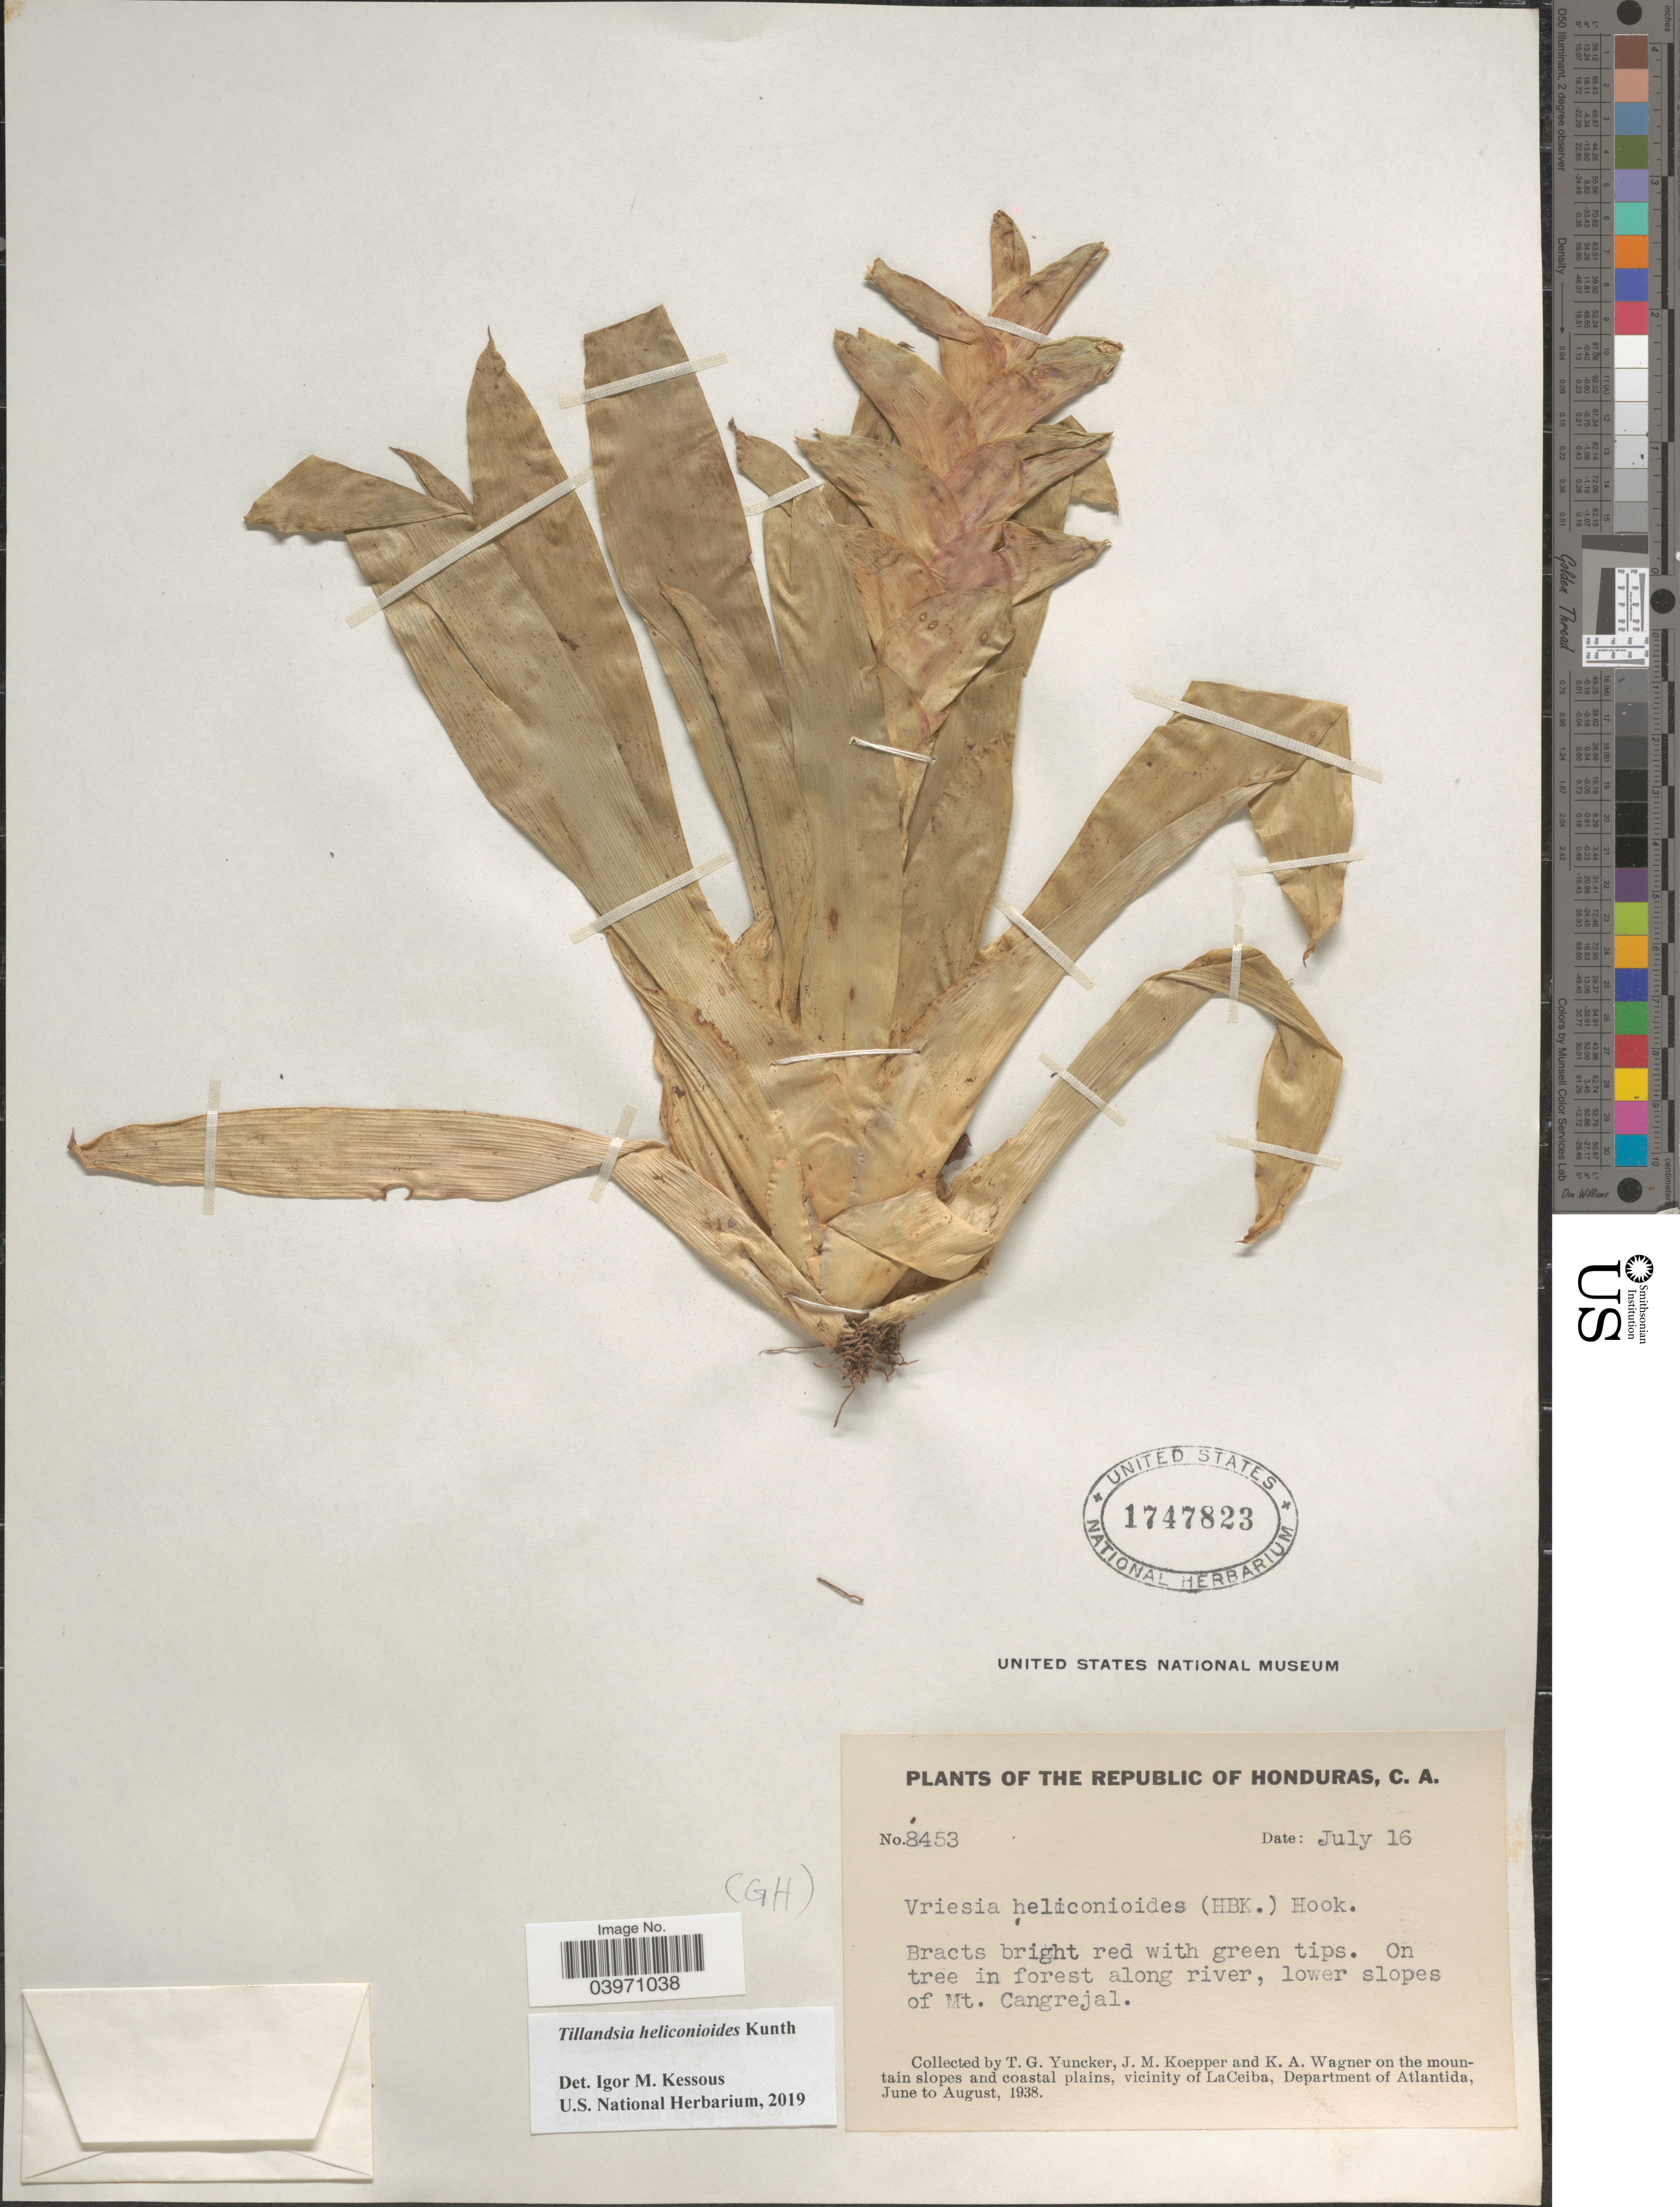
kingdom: Plantae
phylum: Tracheophyta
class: Liliopsida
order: Poales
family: Bromeliaceae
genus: Tillandsia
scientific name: Tillandsia heliconioides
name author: Kunth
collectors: T. G. Yuncker, J. M. Koepper & K. A. Wagner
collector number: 8453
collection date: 1938-07-16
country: Honduras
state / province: Atlantida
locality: On tree in forest along river, lower slopes of Mt. Cangrejal. On the mountain slopes and coastal plains, vicinity of LaCeiba, Department of Atlantida.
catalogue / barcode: US 1747823